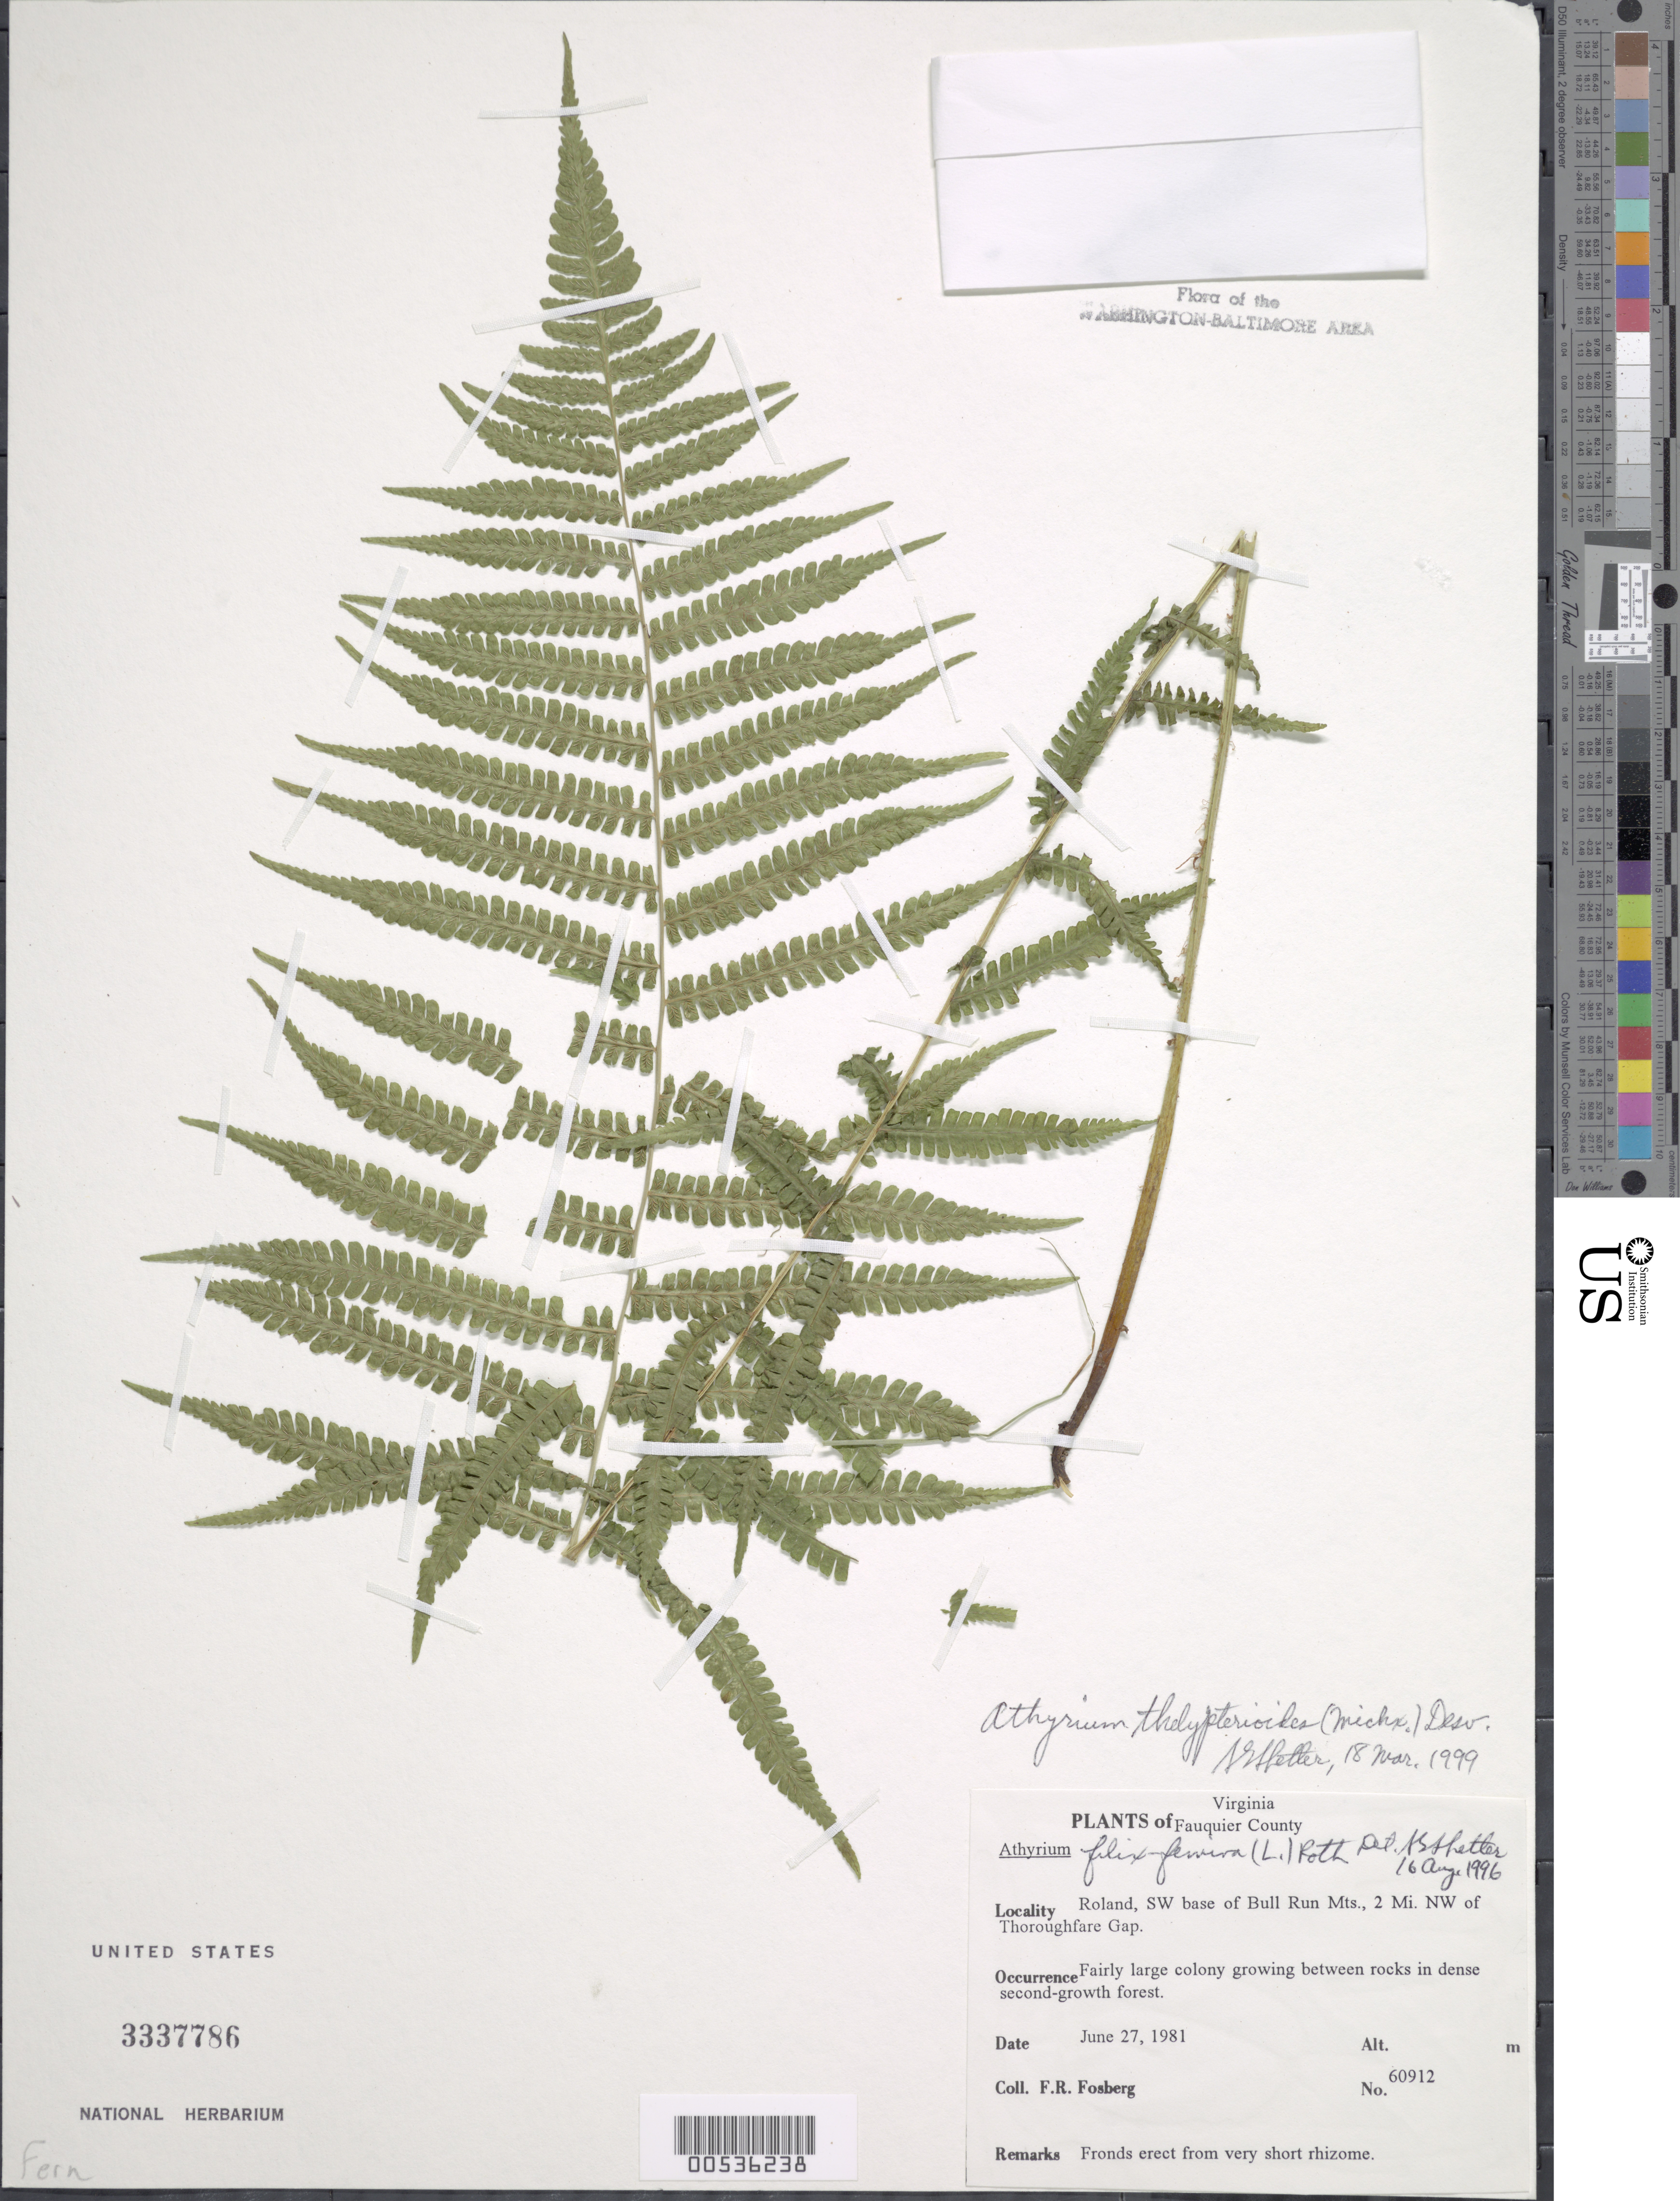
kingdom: Plantae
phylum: Tracheophyta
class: Polypodiopsida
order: Polypodiales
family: Athyriaceae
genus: Deparia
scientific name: Deparia acrostichoides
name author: (Sw.) M. Kato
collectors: F. R. Fosberg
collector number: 60912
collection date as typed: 27 Jun 1981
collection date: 1981-06-27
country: United States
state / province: Virginia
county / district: Fauquier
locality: Roland, SW base of Bull Run Mts., NW of Thorofare Gap Bull Run Mts.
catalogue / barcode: US 3337786